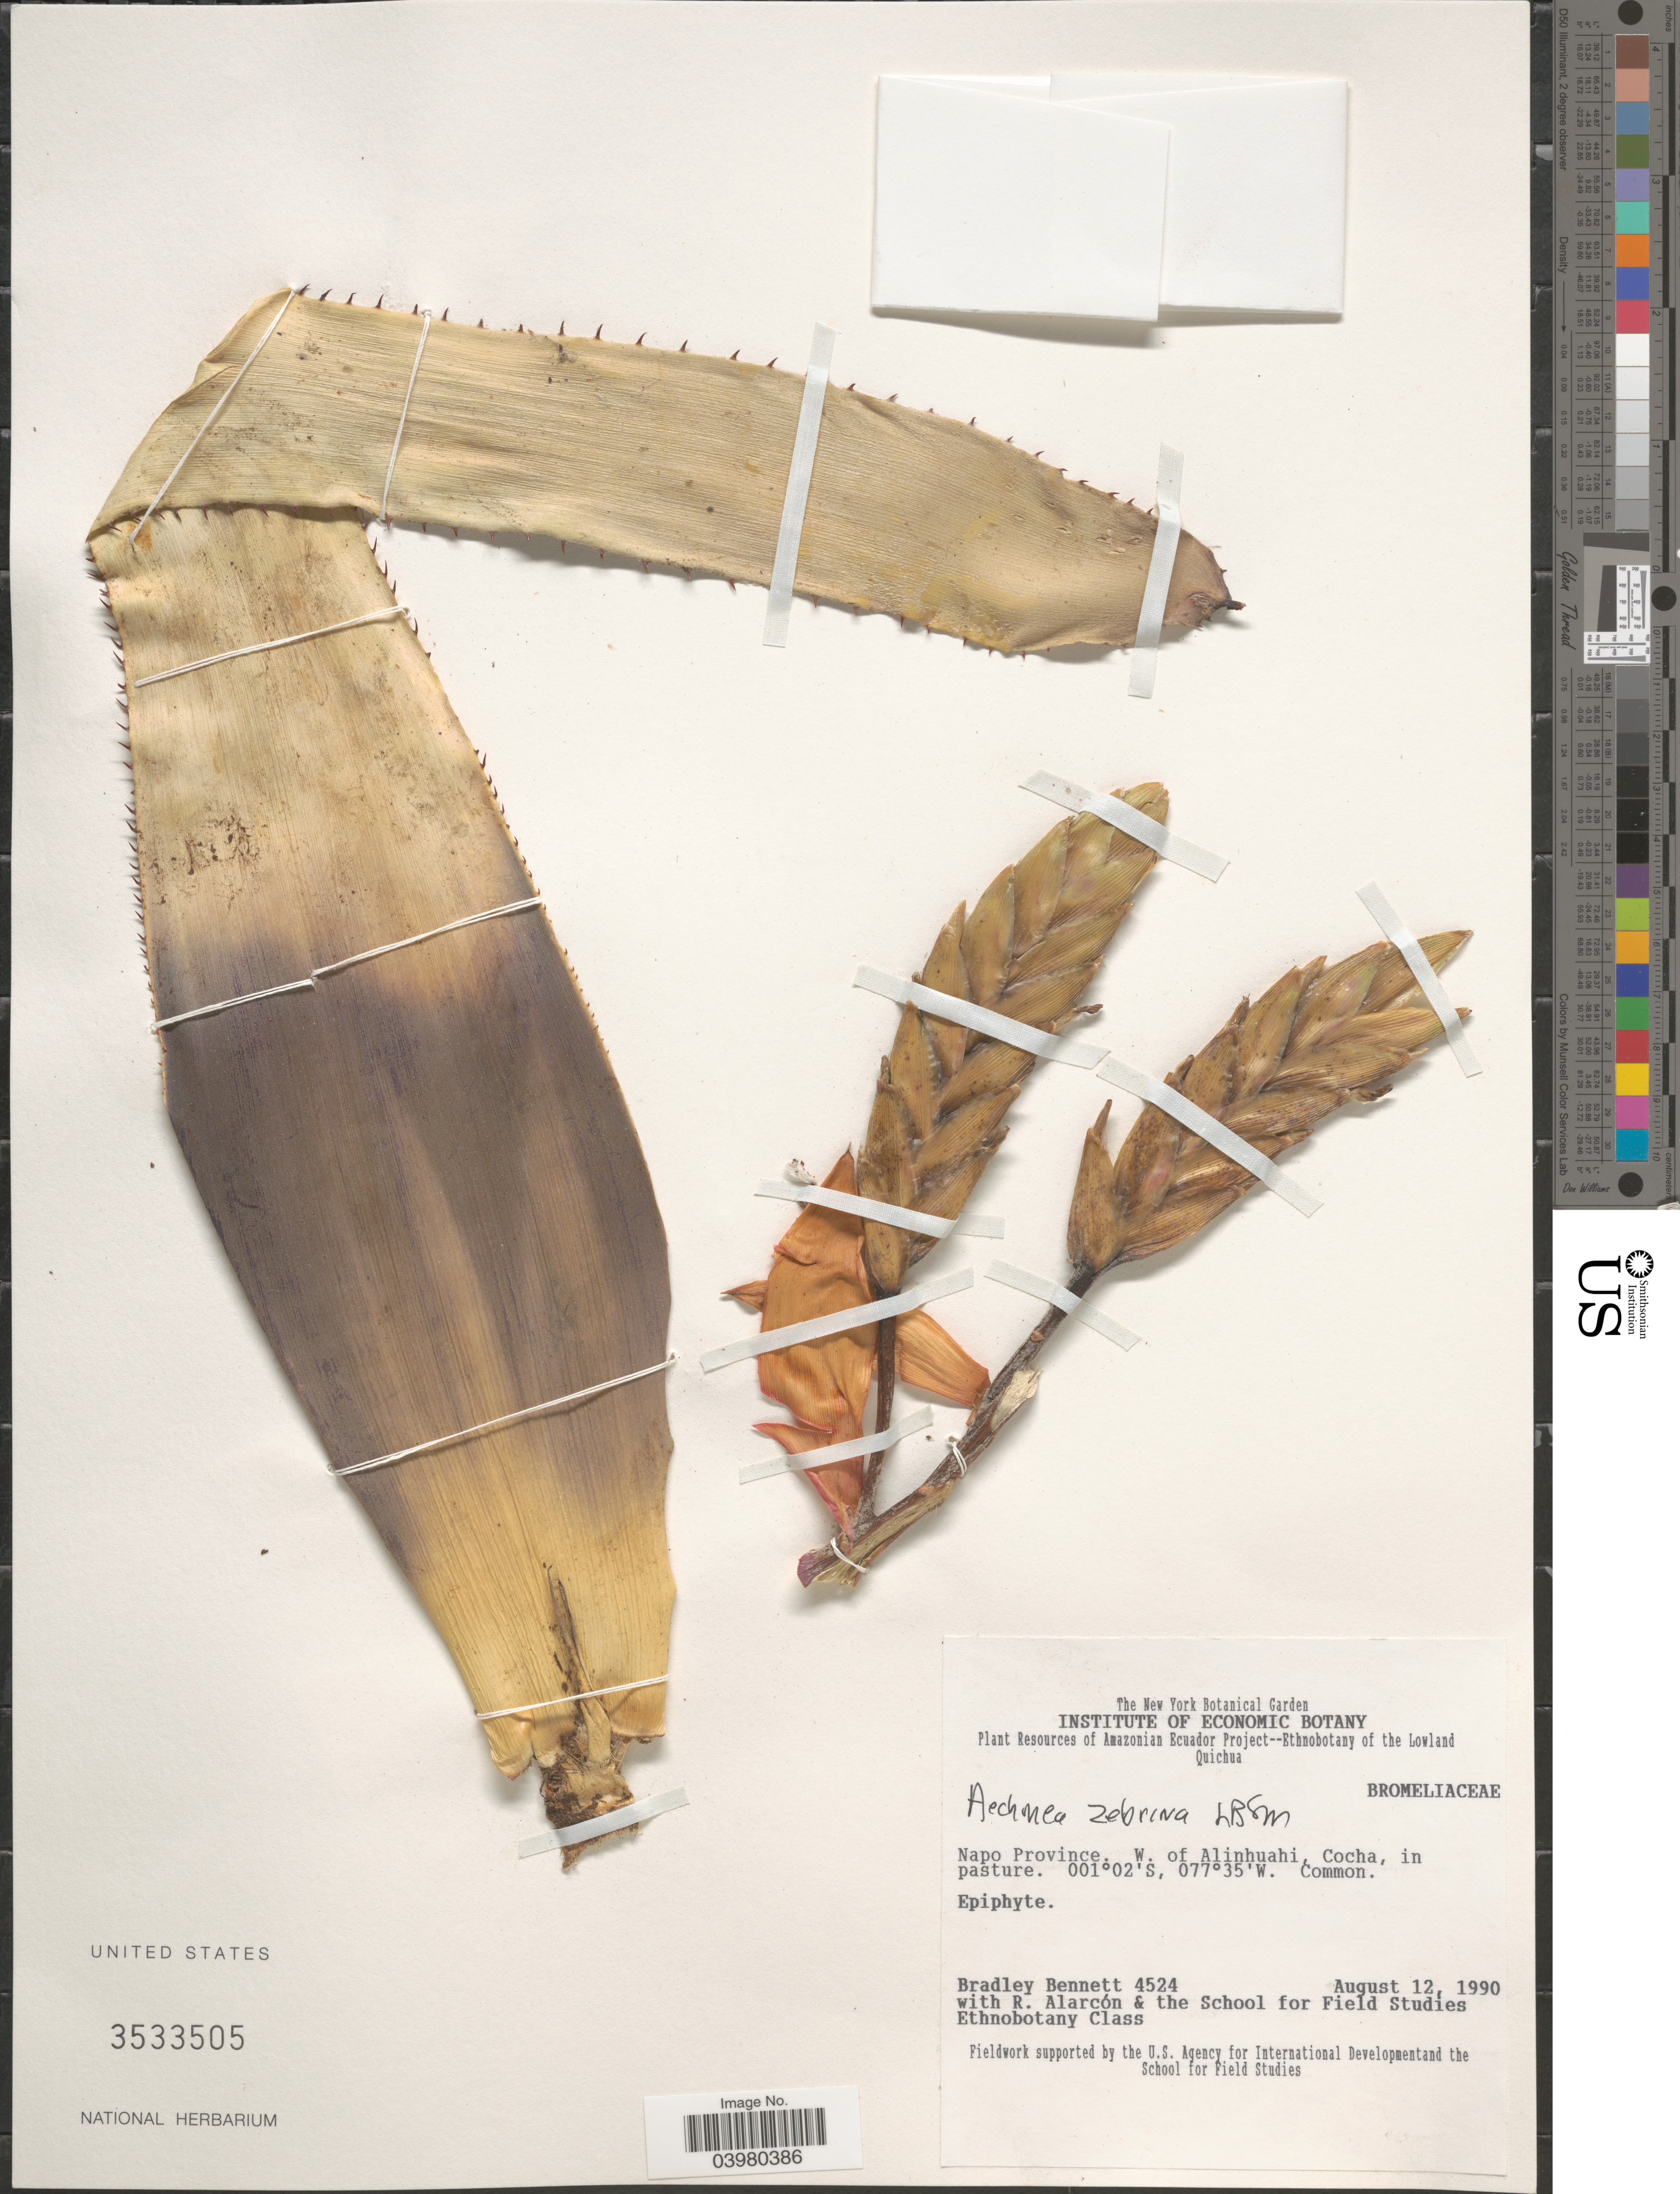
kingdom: Plantae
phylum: Tracheophyta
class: Liliopsida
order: Poales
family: Bromeliaceae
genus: Aechmea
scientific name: Aechmea zebrina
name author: L.B. Sm.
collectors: B. Bennett, R. Alarcón & The School for Field Studies Ethnobotany Class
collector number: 4524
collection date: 1990-08-12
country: Ecuador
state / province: Napo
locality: W. of Alinhuahi, Cocha, in pasture.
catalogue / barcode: US 3533505